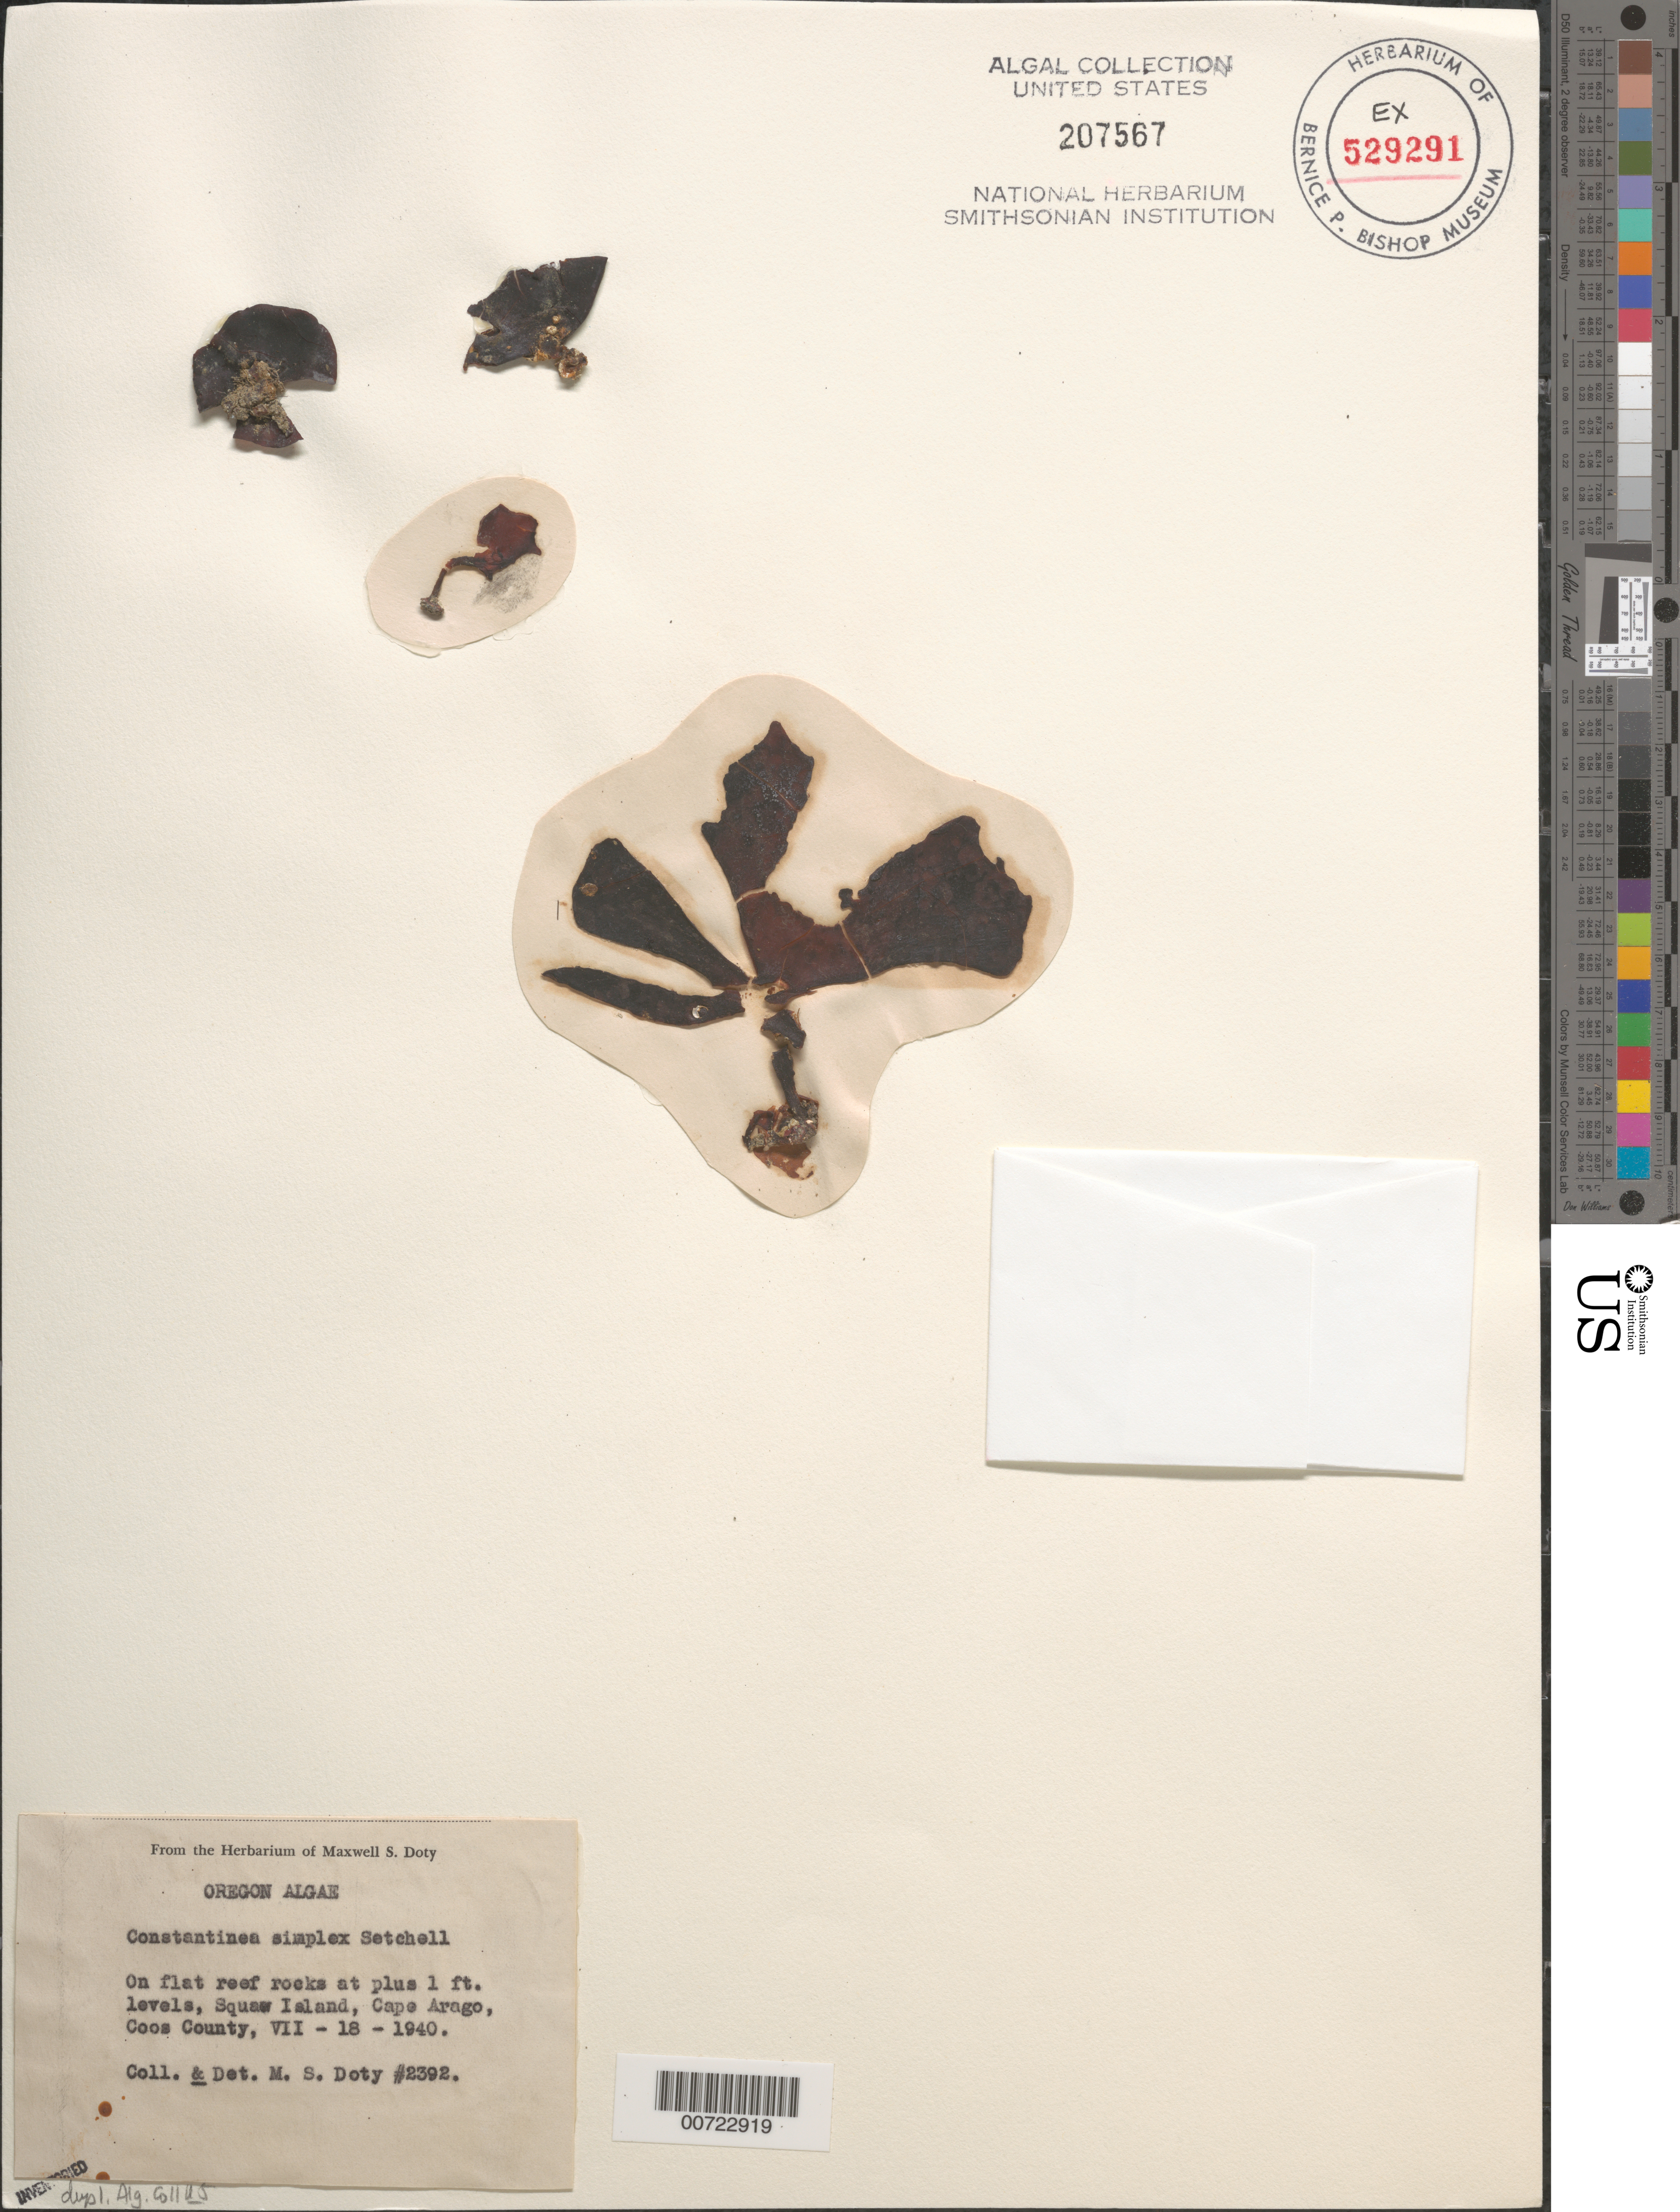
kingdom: Plantae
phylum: Rhodophyta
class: Florideophyceae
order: Gigartinales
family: Dumontiaceae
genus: Constantinea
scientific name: Constantinea simplex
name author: Setch.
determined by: Doty, M. S.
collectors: M. S. Doty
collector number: MSD 2392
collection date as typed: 18 Jul 1940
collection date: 1940-07-18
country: United States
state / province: Oregon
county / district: Coos County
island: Squaw Island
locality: Cape Arago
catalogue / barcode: US 207567